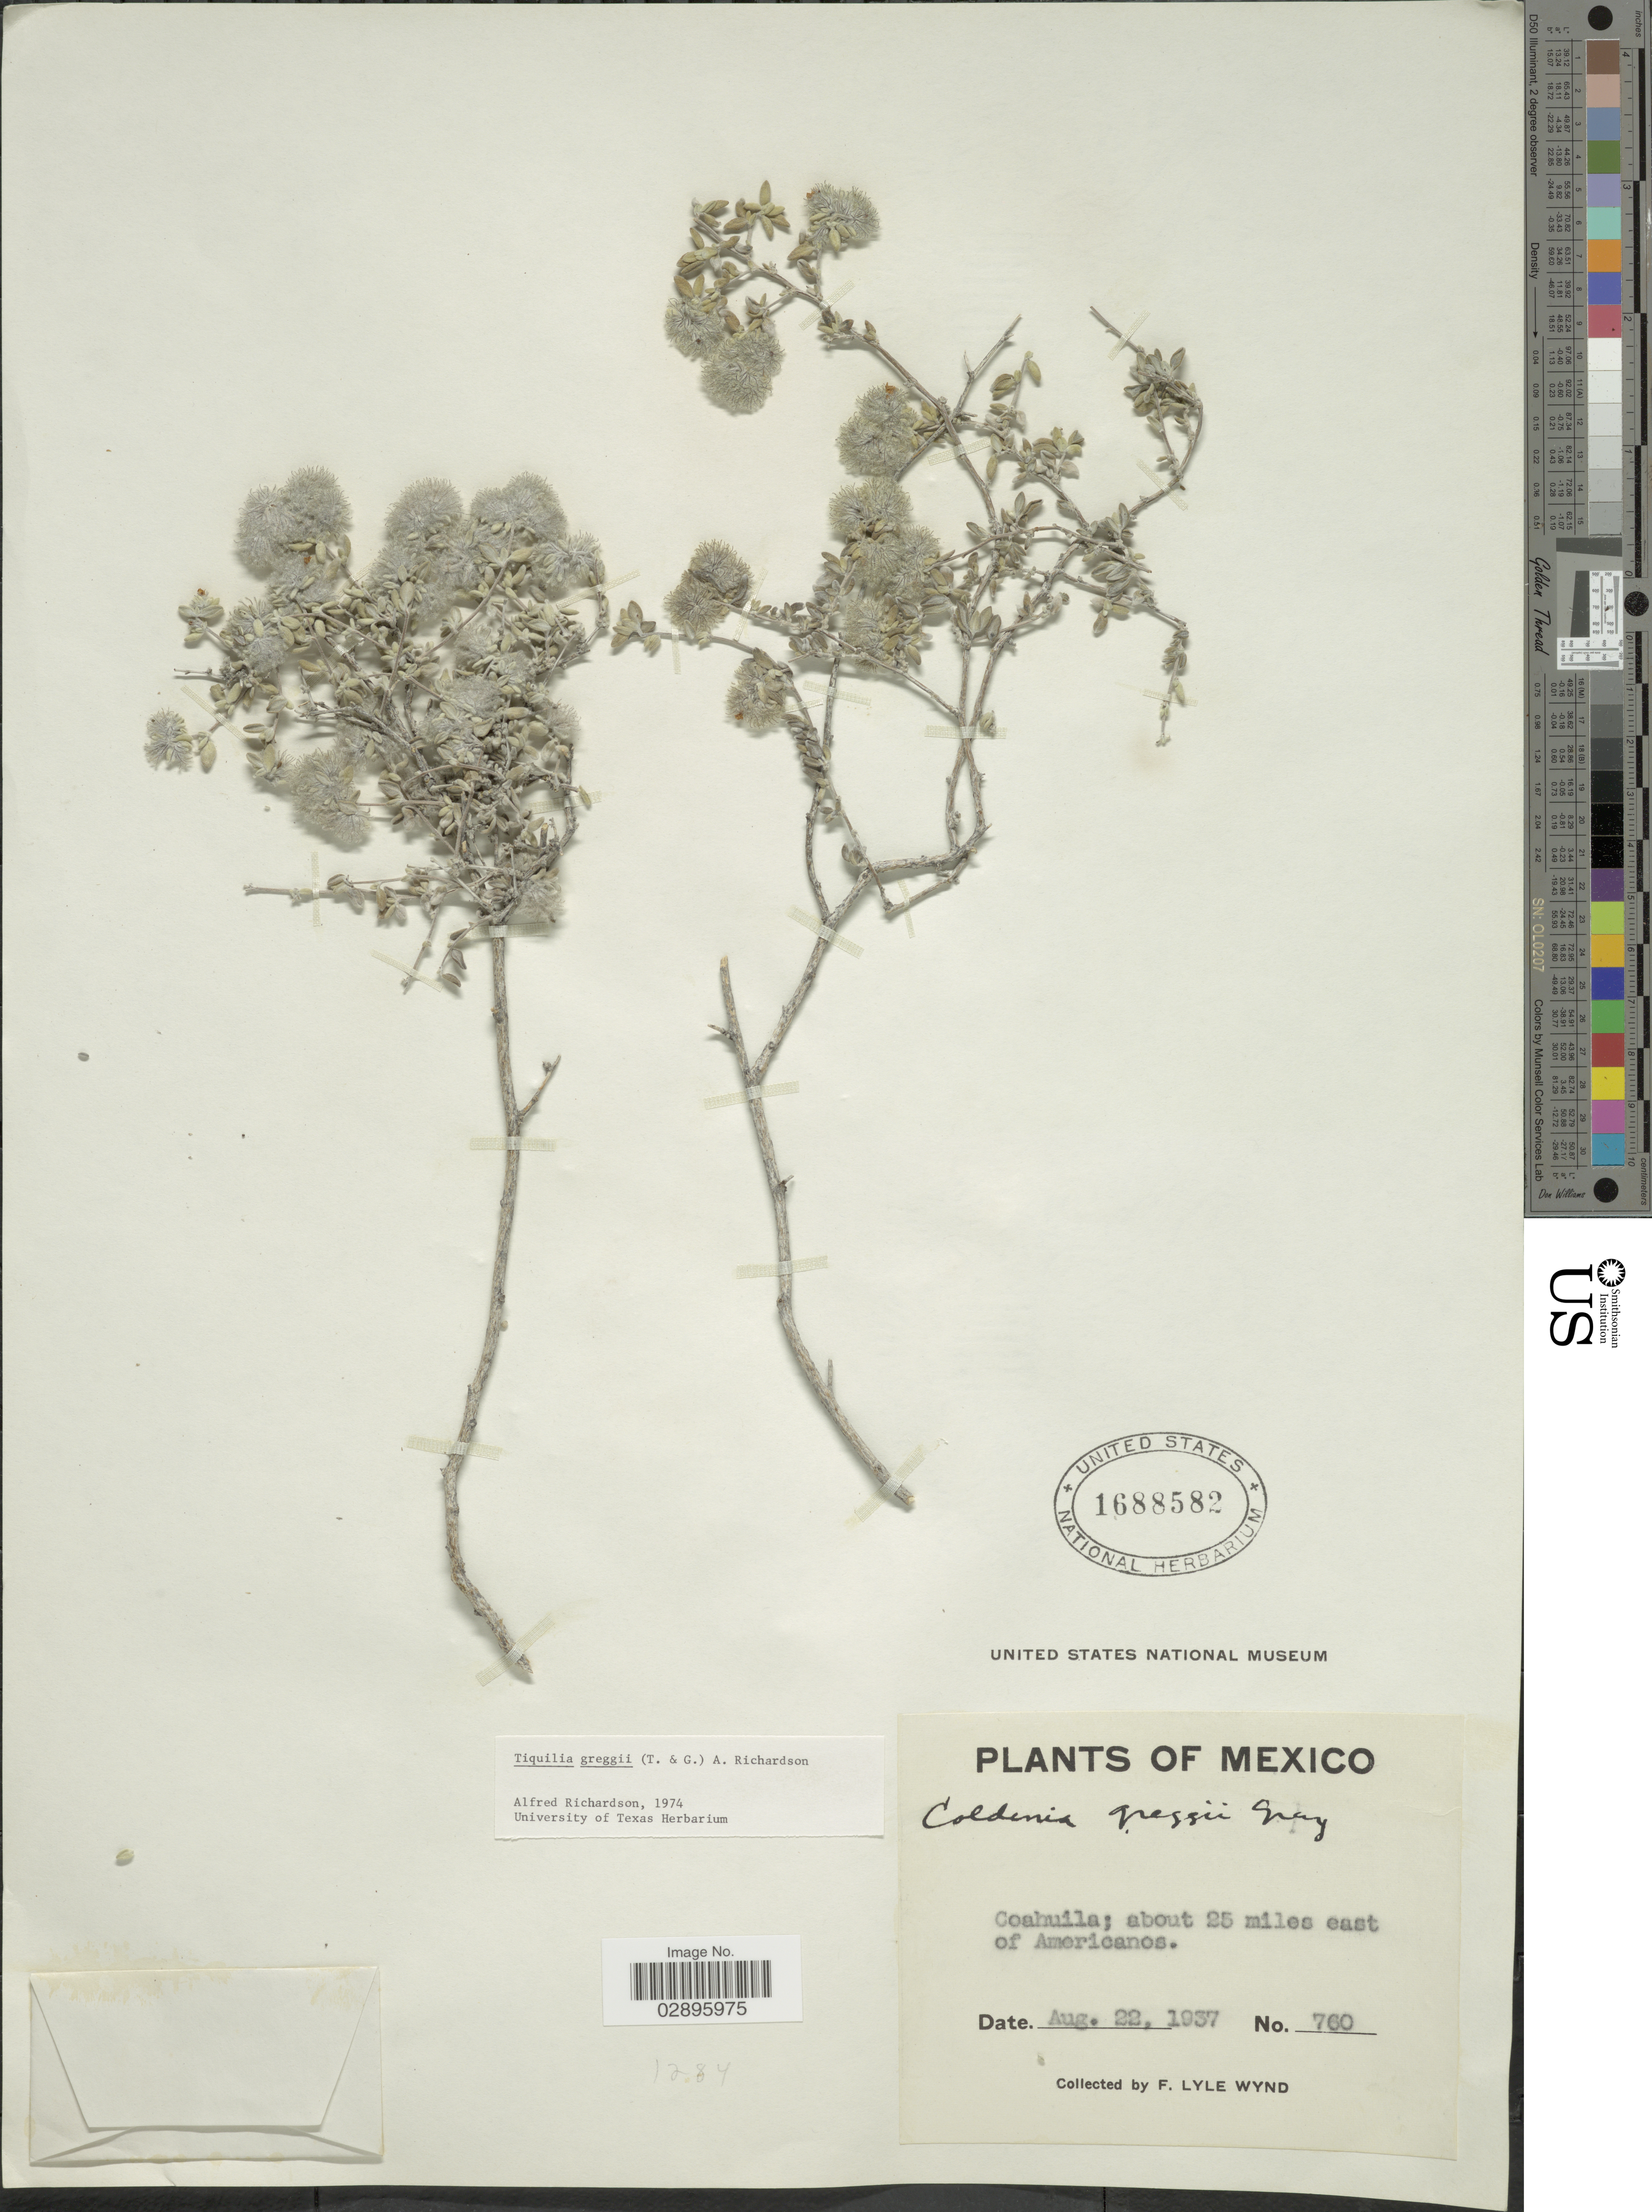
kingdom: Plantae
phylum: Tracheophyta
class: Magnoliopsida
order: Boraginales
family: Ehretiaceae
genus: Tiquilia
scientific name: Tiquilia greggii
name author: (Torr.) A.T. Richardson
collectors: F. L. Wynd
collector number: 760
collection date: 1937-08-22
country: Mexico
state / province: Coahuila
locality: About 25 miles east of Americanos.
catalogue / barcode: US 1688582